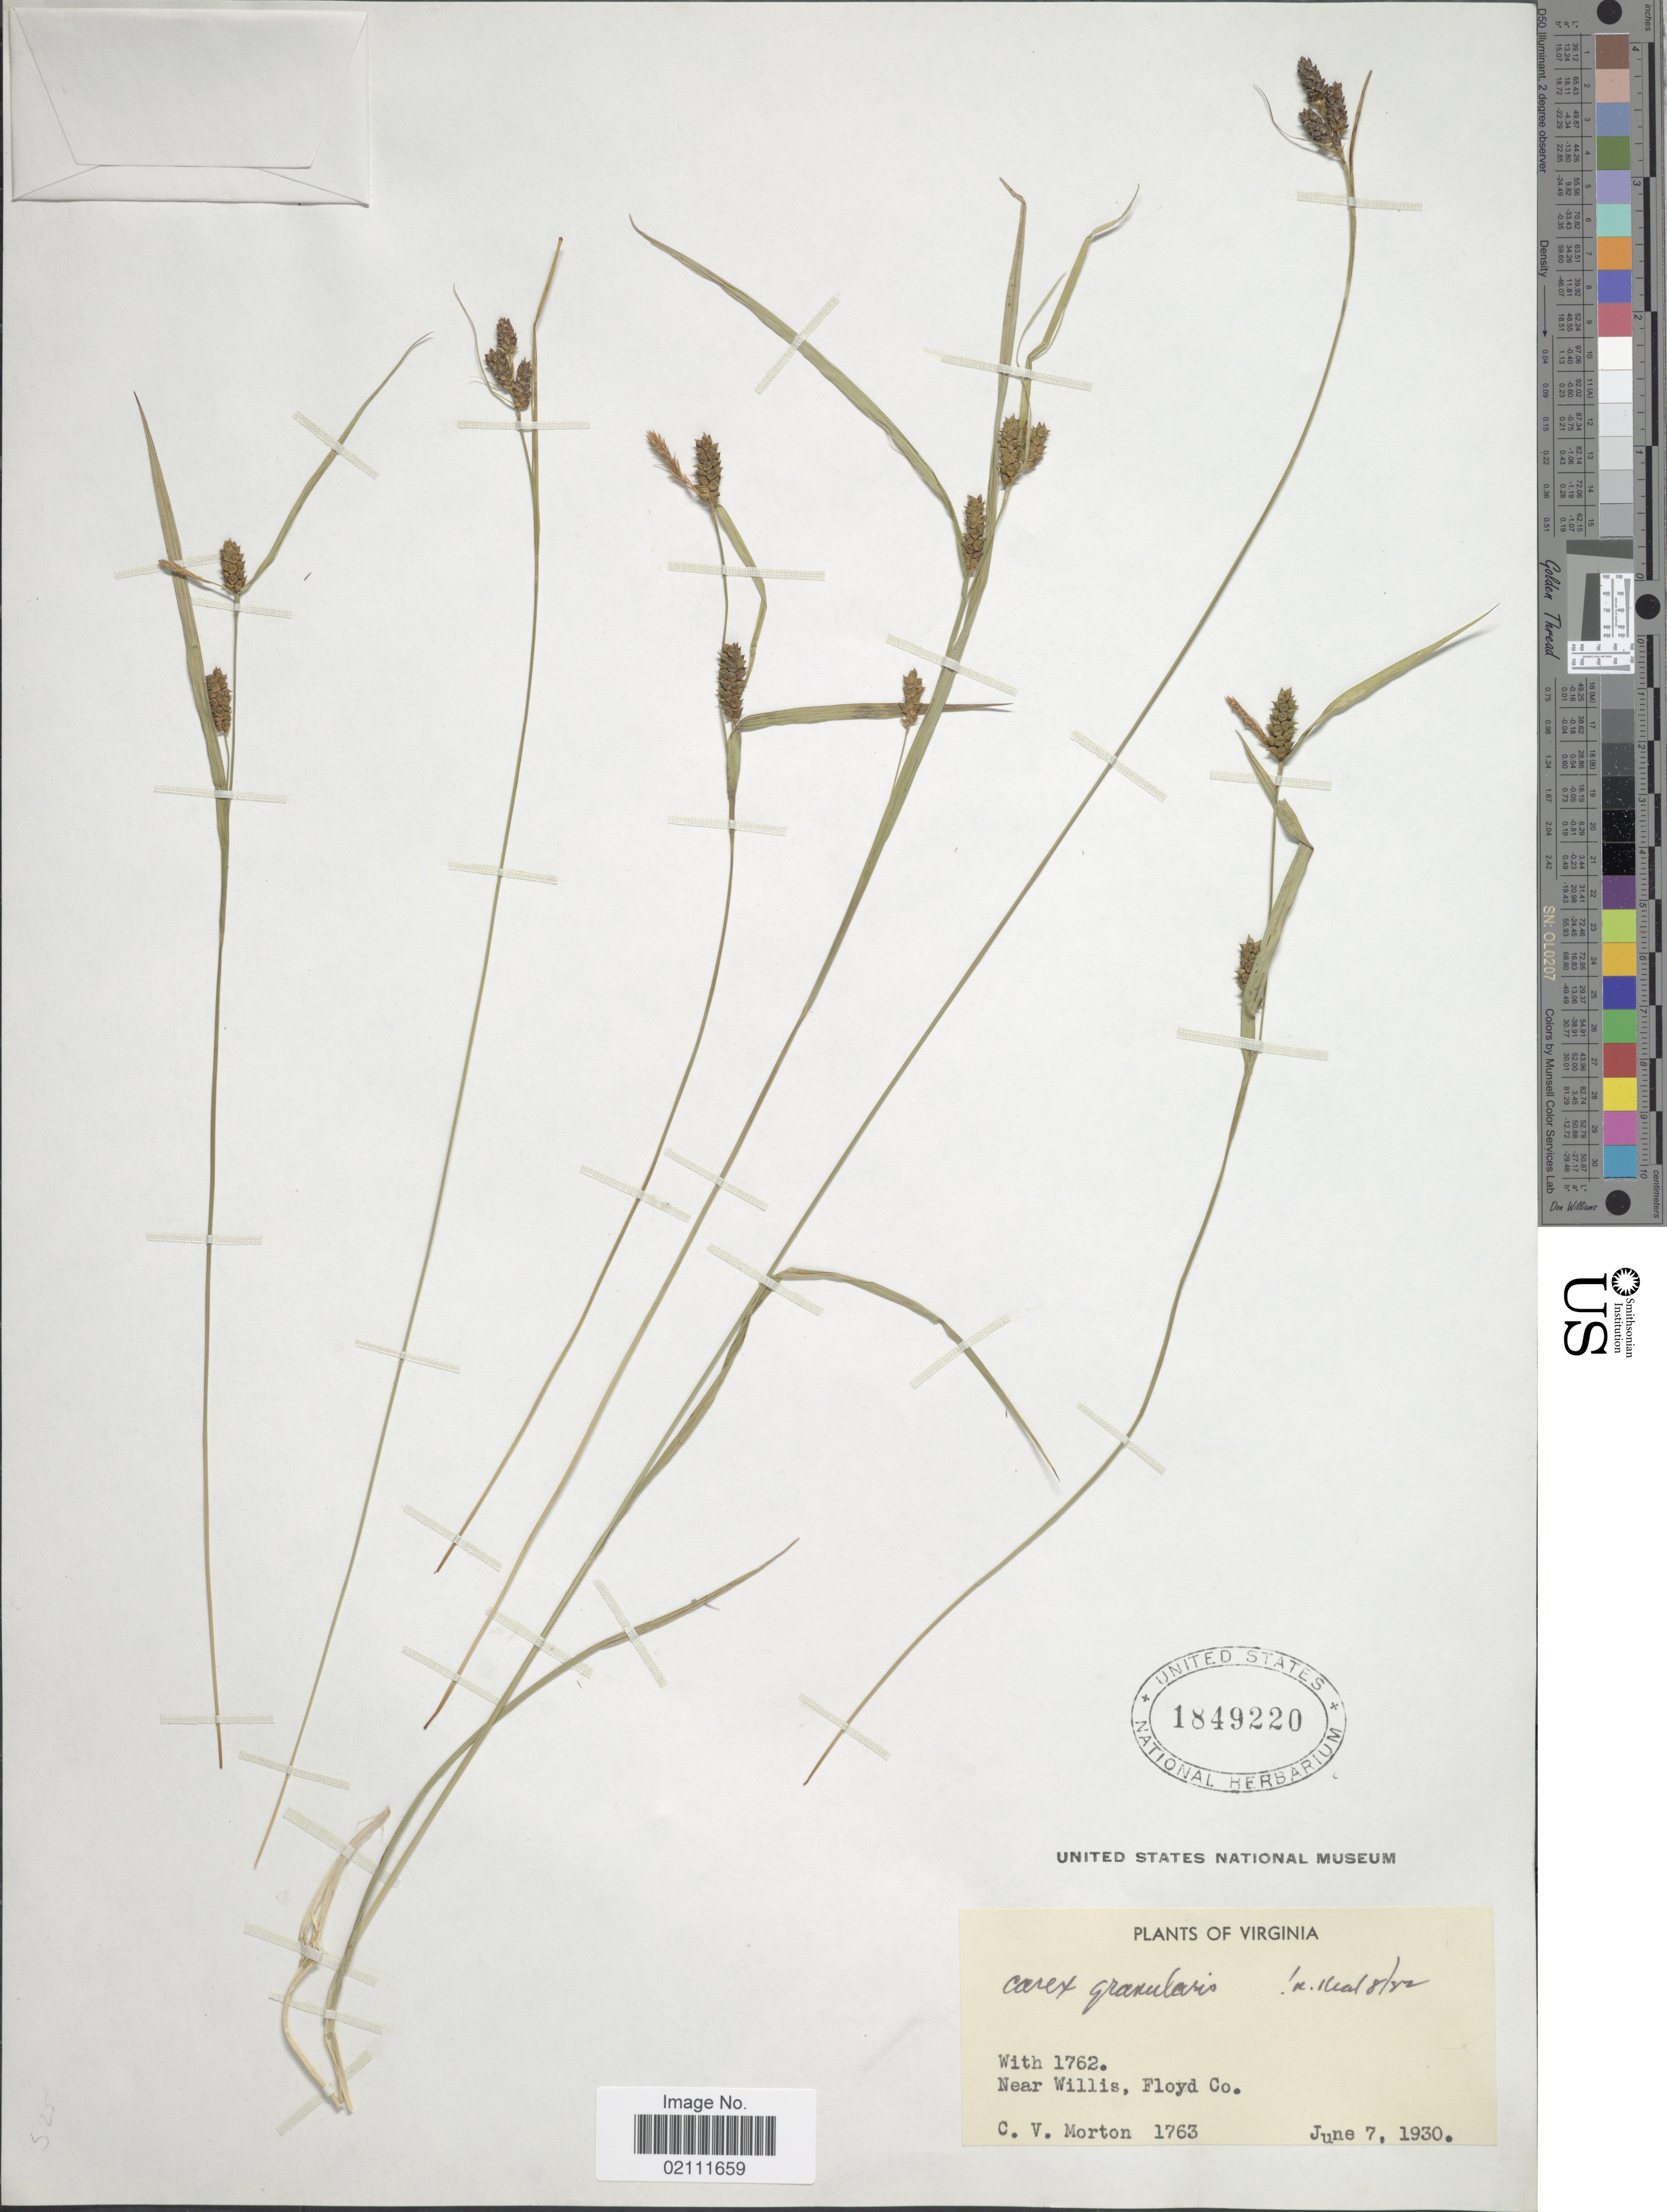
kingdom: Plantae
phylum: Tracheophyta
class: Liliopsida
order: Poales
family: Cyperaceae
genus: Carex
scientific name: Carex granularis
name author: Muhl. ex Willd.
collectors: C. V. Morton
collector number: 1763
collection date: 1930-06-07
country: United States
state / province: Virginia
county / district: Floyd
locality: With 1762 [unsure placement], near Willis, Floyd Co.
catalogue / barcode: US 1849220